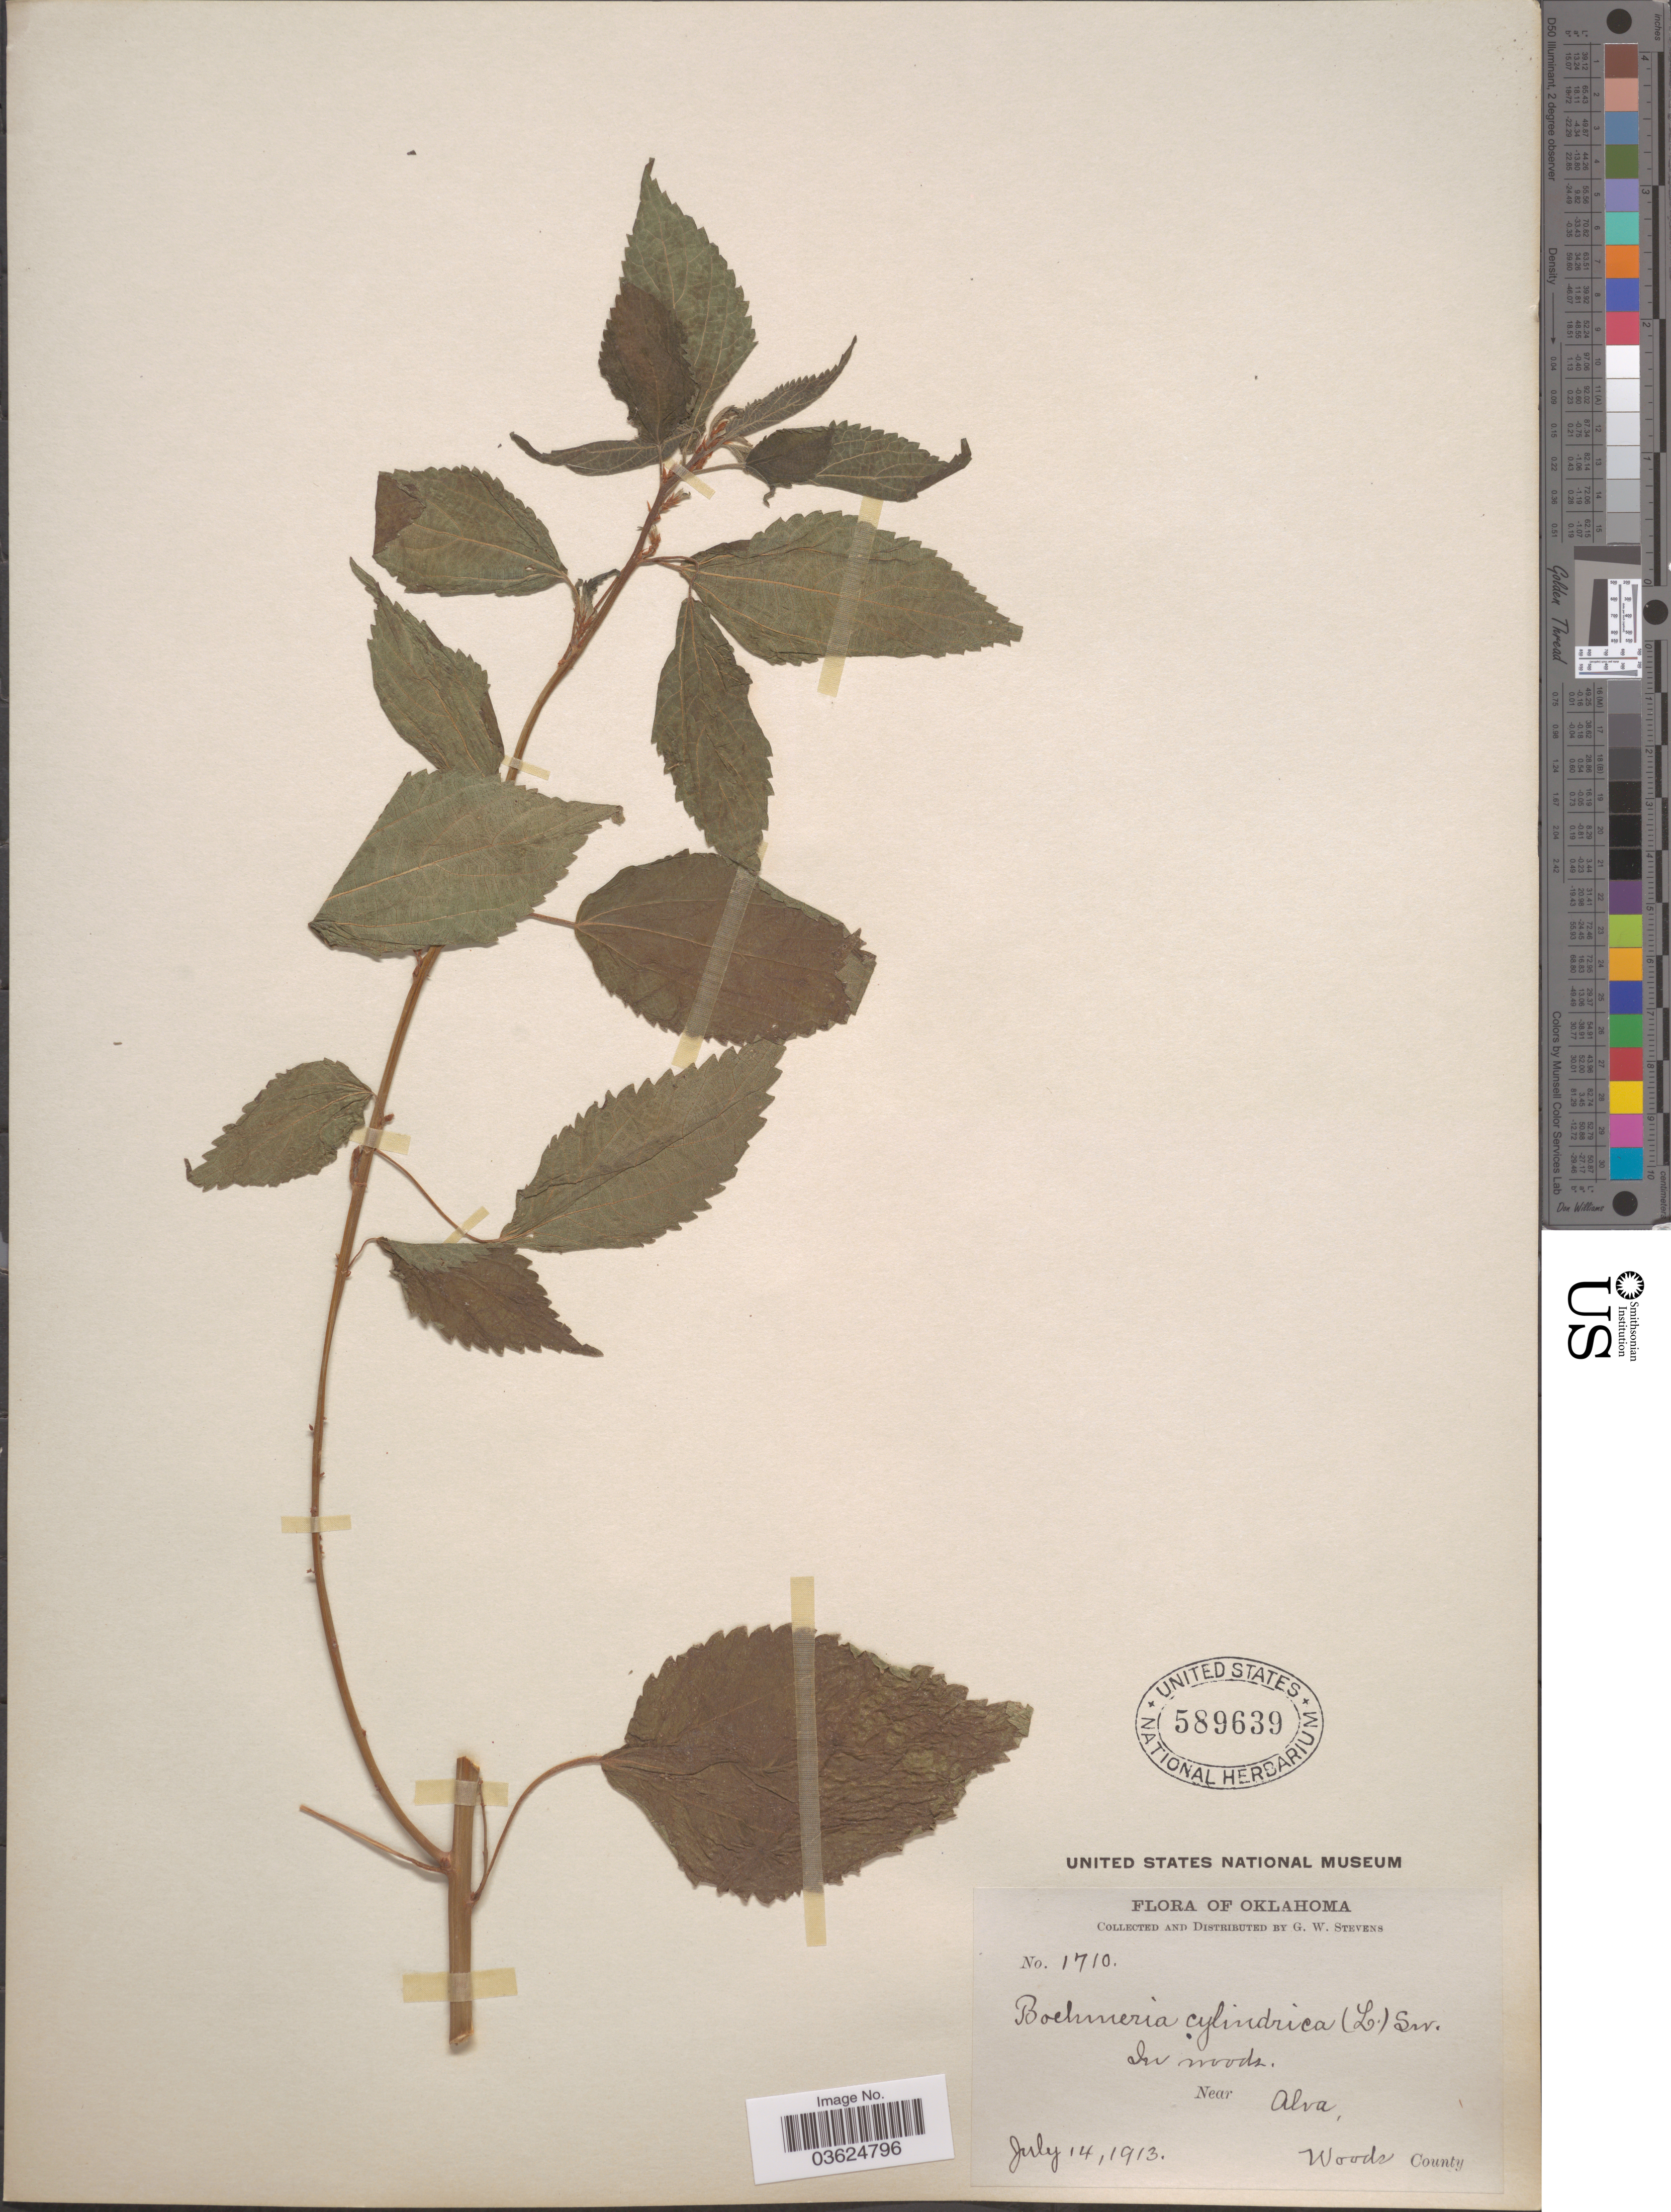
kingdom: Plantae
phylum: Tracheophyta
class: Magnoliopsida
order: Rosales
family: Urticaceae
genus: Boehmeria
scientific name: Boehmeria cylindrica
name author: (L.) Sw.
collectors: G. W. Stevens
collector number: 1710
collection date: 1913-07-14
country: United States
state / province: Oklahoma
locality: Near Alva, Woods County.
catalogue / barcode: US 589639